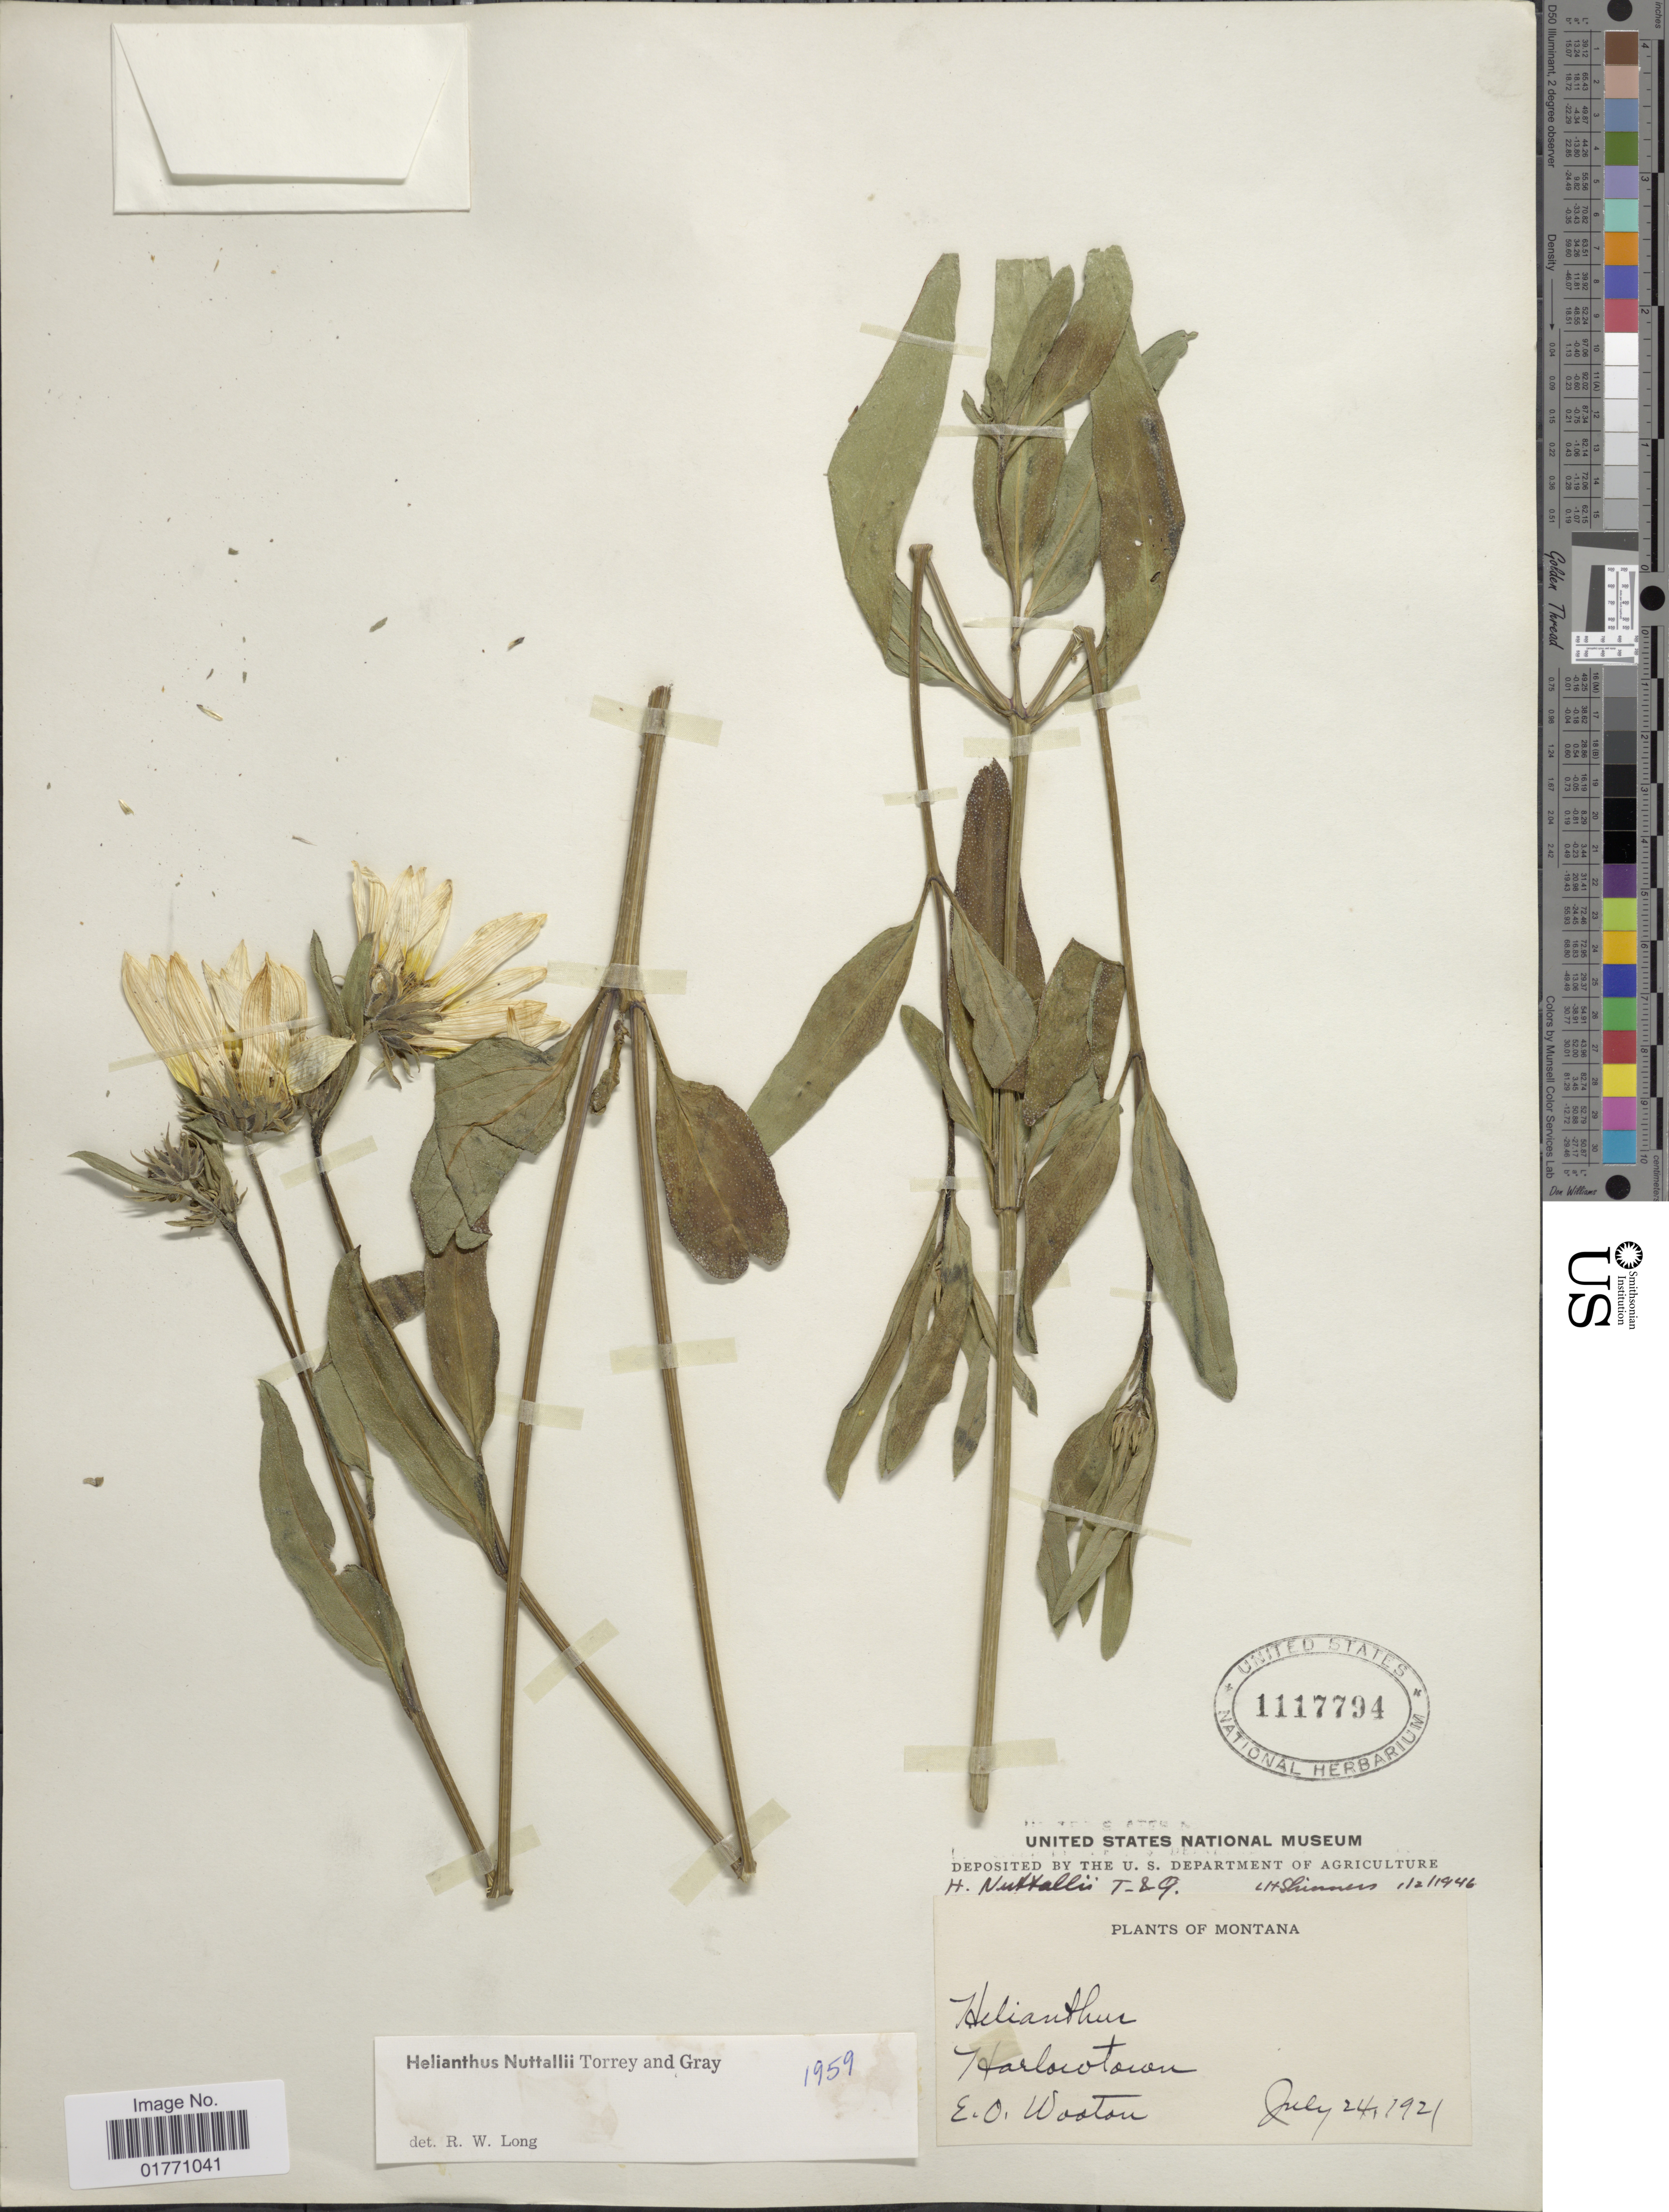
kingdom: Plantae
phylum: Tracheophyta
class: Magnoliopsida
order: Asterales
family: Asteraceae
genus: Helianthus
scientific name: Helianthus nuttallii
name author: Torr. & A. Gray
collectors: E. O. Wooton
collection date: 1921-07-24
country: United States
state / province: Montana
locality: Harlowtown.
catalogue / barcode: US 1117794